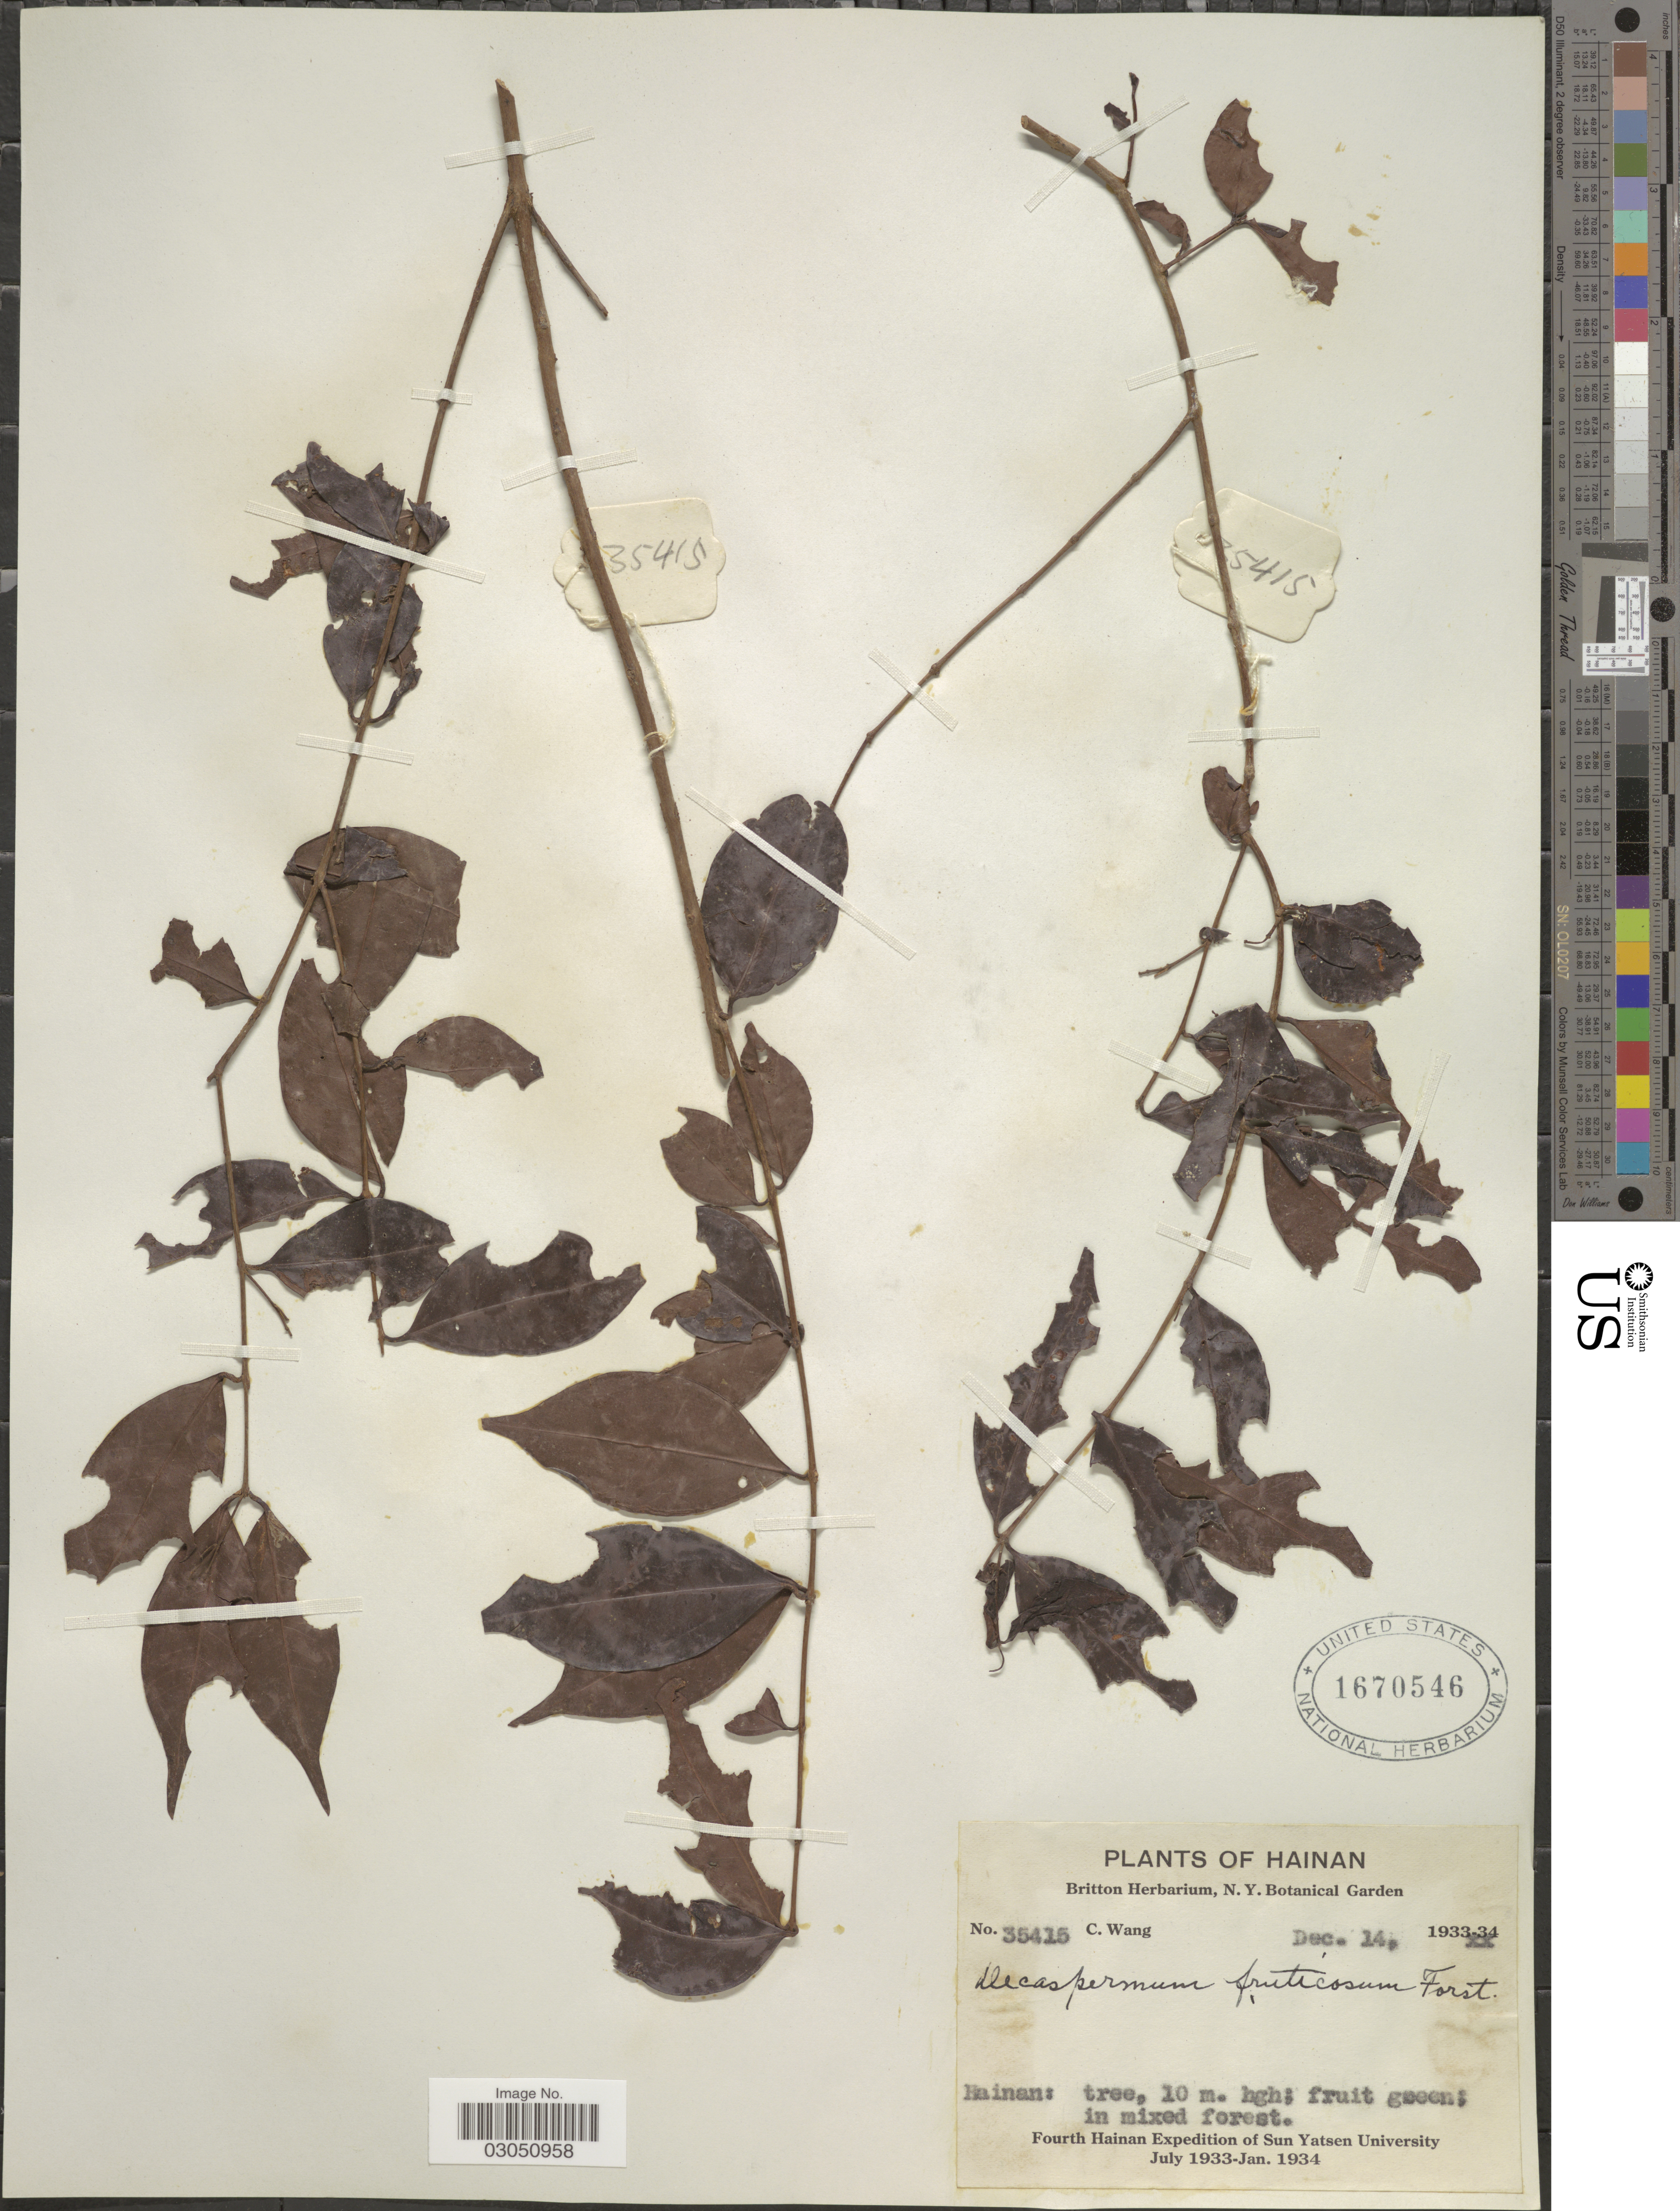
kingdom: Plantae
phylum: Tracheophyta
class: Magnoliopsida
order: Myrtales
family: Myrtaceae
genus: Decaspermum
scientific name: Decaspermum gracilentum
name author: (Hance) Merr. & L.M. Perry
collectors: C. Wang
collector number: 35415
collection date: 1933-12-14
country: China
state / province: Hainan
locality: Hainan: in mixed forest.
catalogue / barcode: US 1670546